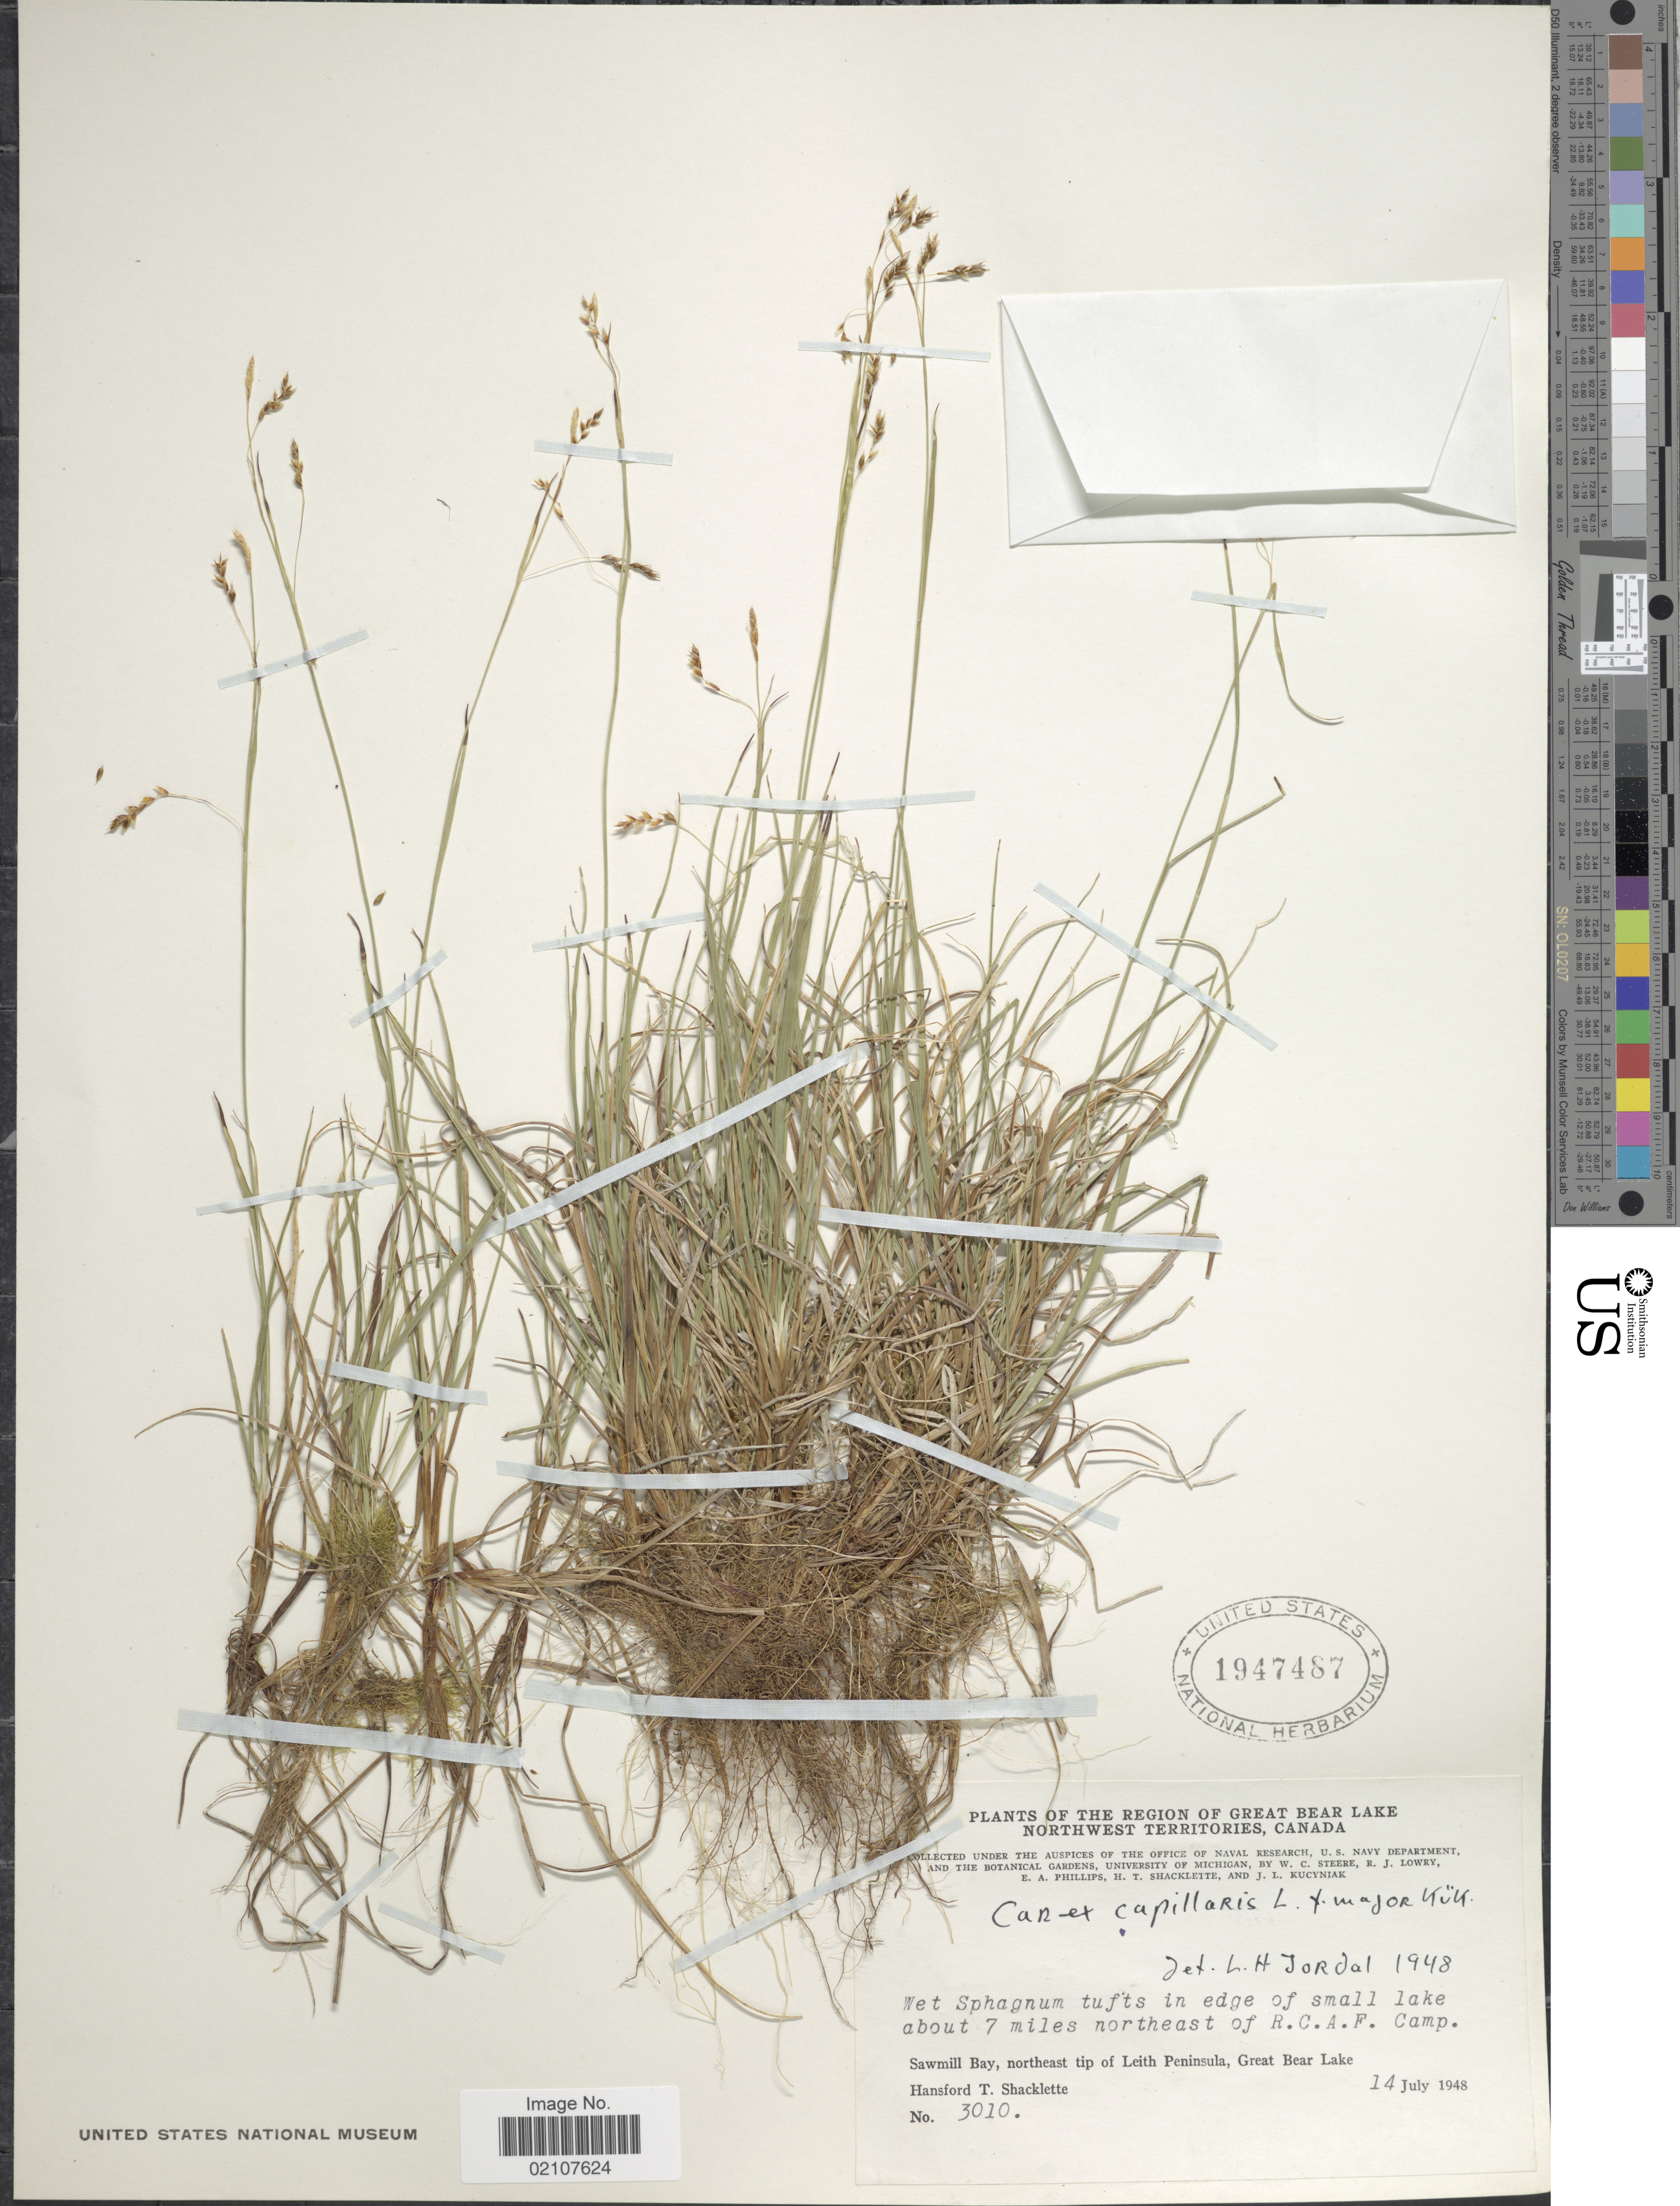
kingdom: Plantae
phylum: Tracheophyta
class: Liliopsida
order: Poales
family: Cyperaceae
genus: Carex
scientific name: Carex capillaris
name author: L.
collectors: H. Shacklette, W. C. Steere, R. Lowry, E. Phillips & et al.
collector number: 310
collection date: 1948-07-14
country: Canada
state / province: Northwest Territories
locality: Northwest Territories, Canada. Sawmill bay, northeast tip of Leith Peninsula, Great Bear Lake. In edge of Small lake about 7 miles northeast of R.A.C.A.F. Camp.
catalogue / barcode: US 1947487